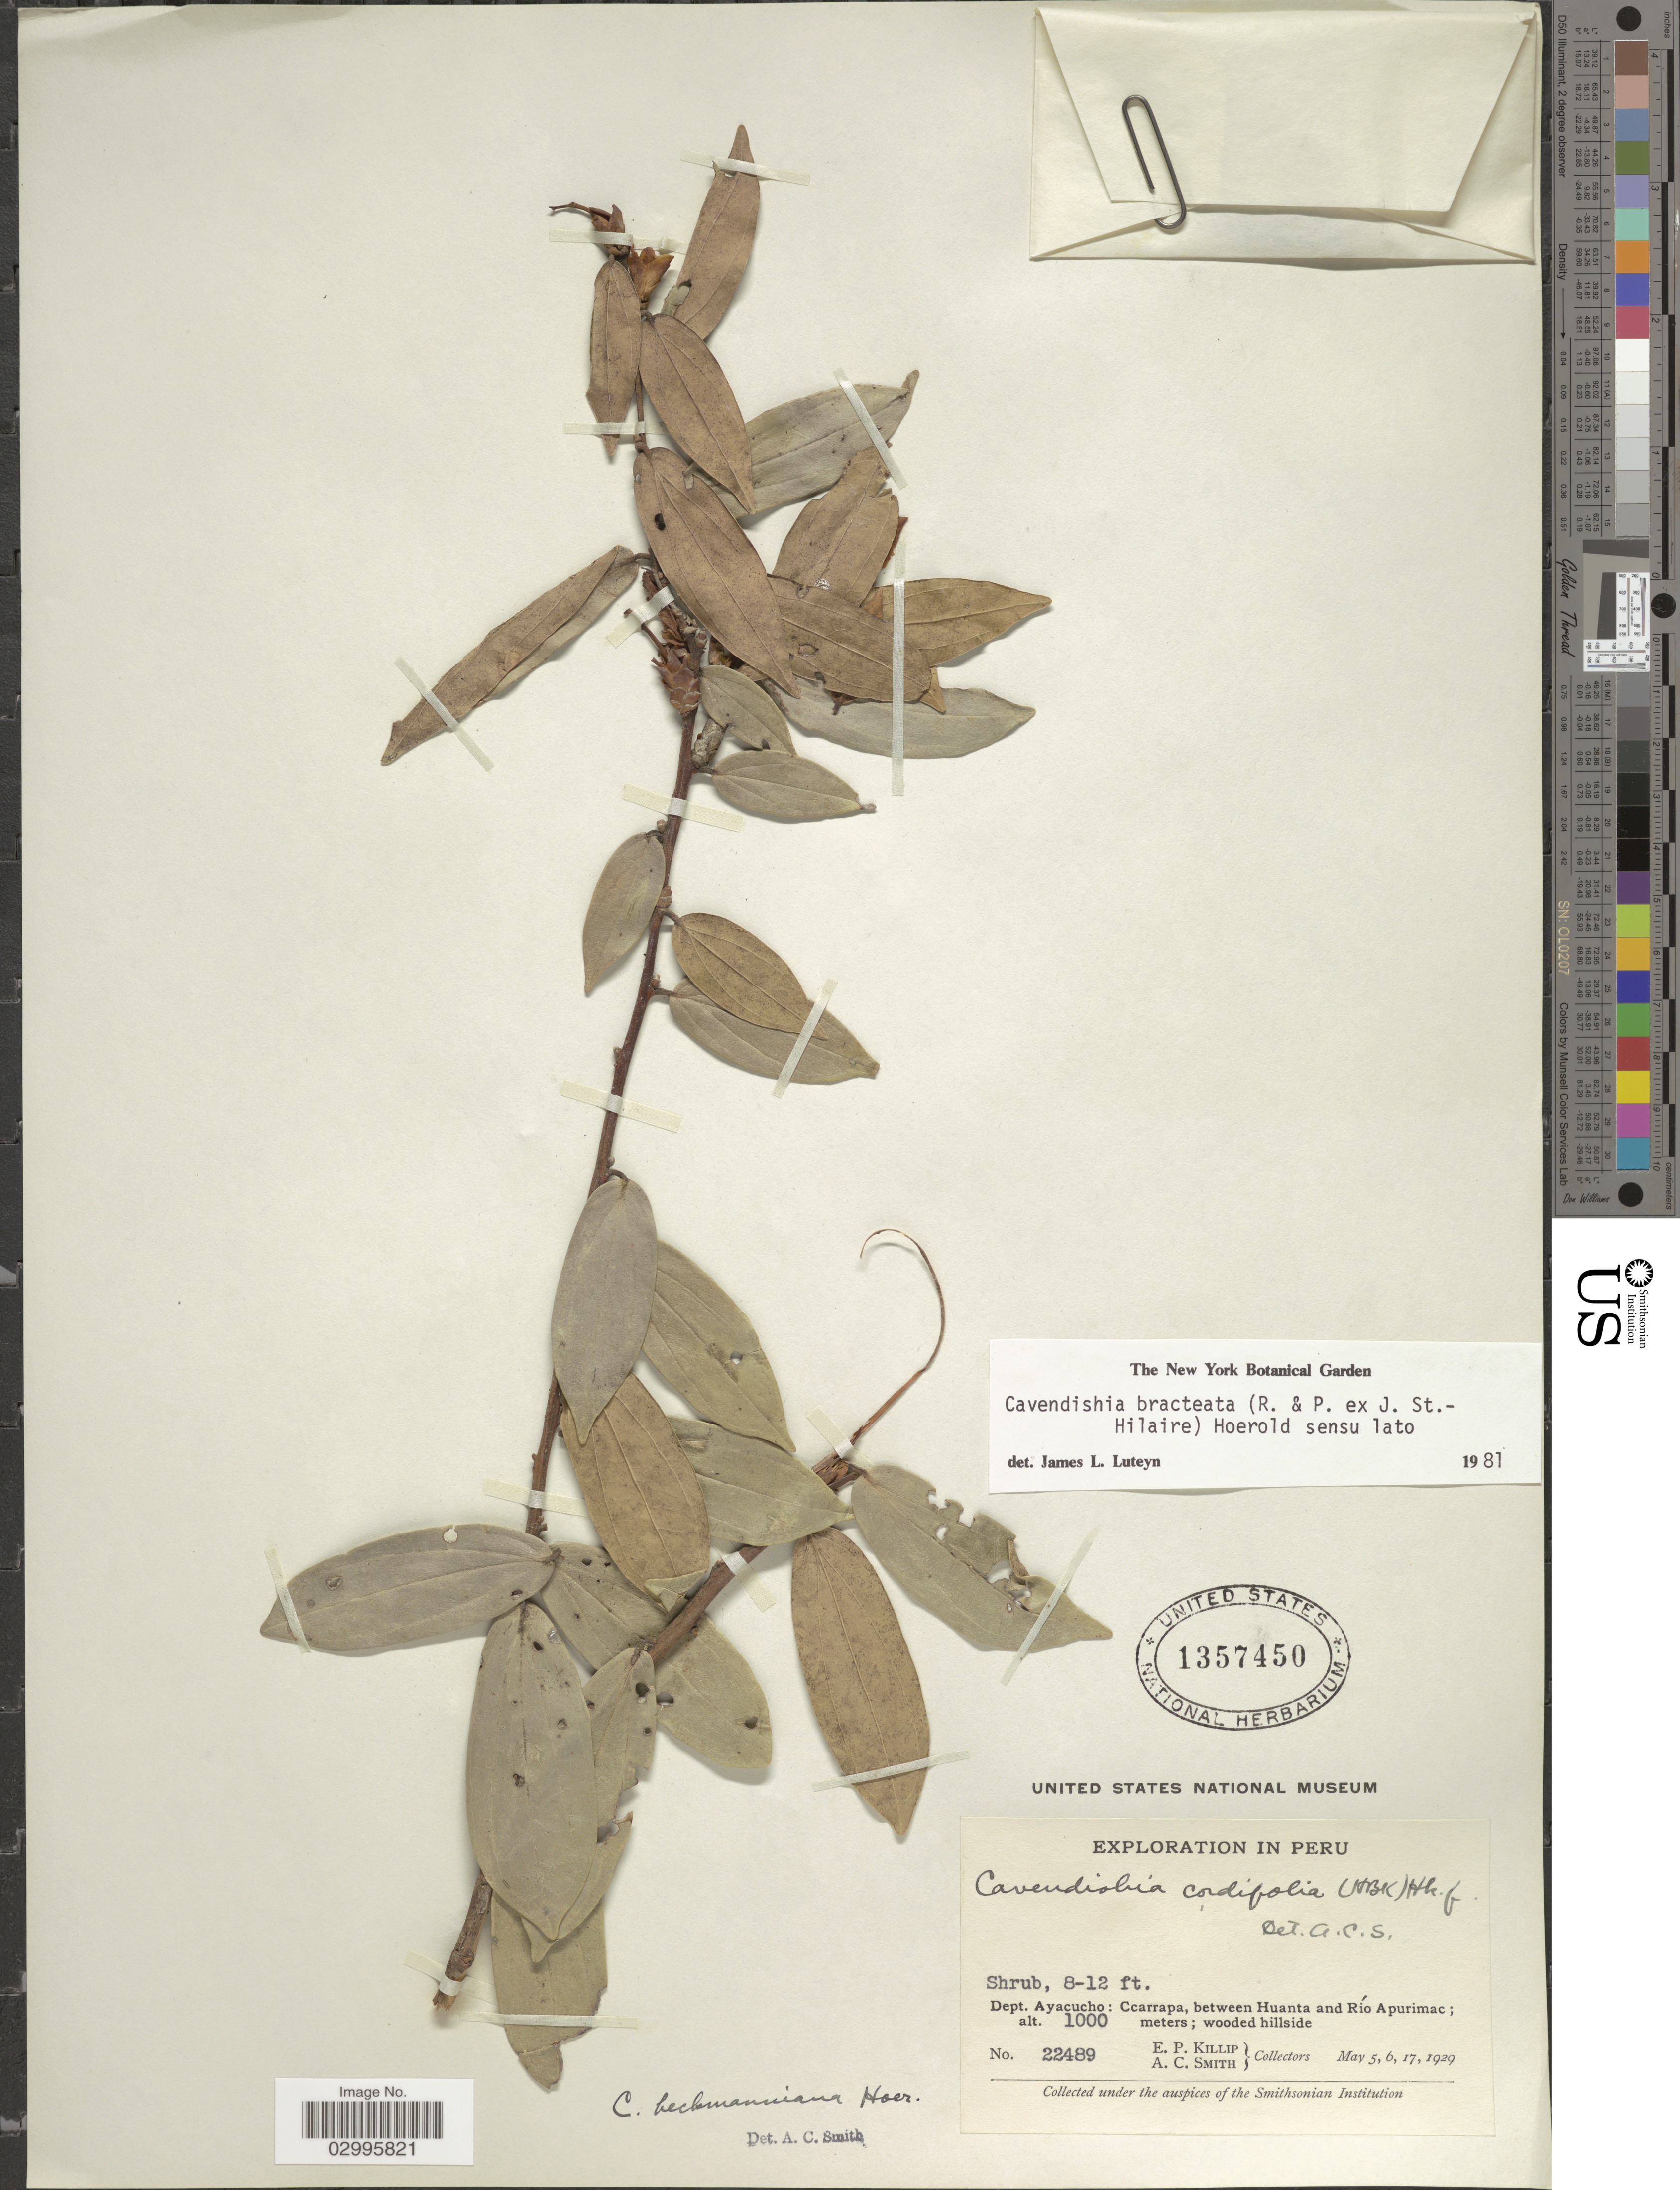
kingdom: Plantae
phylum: Tracheophyta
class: Magnoliopsida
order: Ericales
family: Ericaceae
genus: Cavendishia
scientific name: Cavendishia bracteata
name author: (Ruiz & Pav. ex J. St.-Hil.) Hoerold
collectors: E. P. Killip & A. C. Smith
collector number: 22489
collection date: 1929-05-05/1929-05-17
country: Peru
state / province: Ayacucho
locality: Dept. Ayacucho: Ccarrapa, between Huanta and Río Apurimac.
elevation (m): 1000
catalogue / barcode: US 1357450